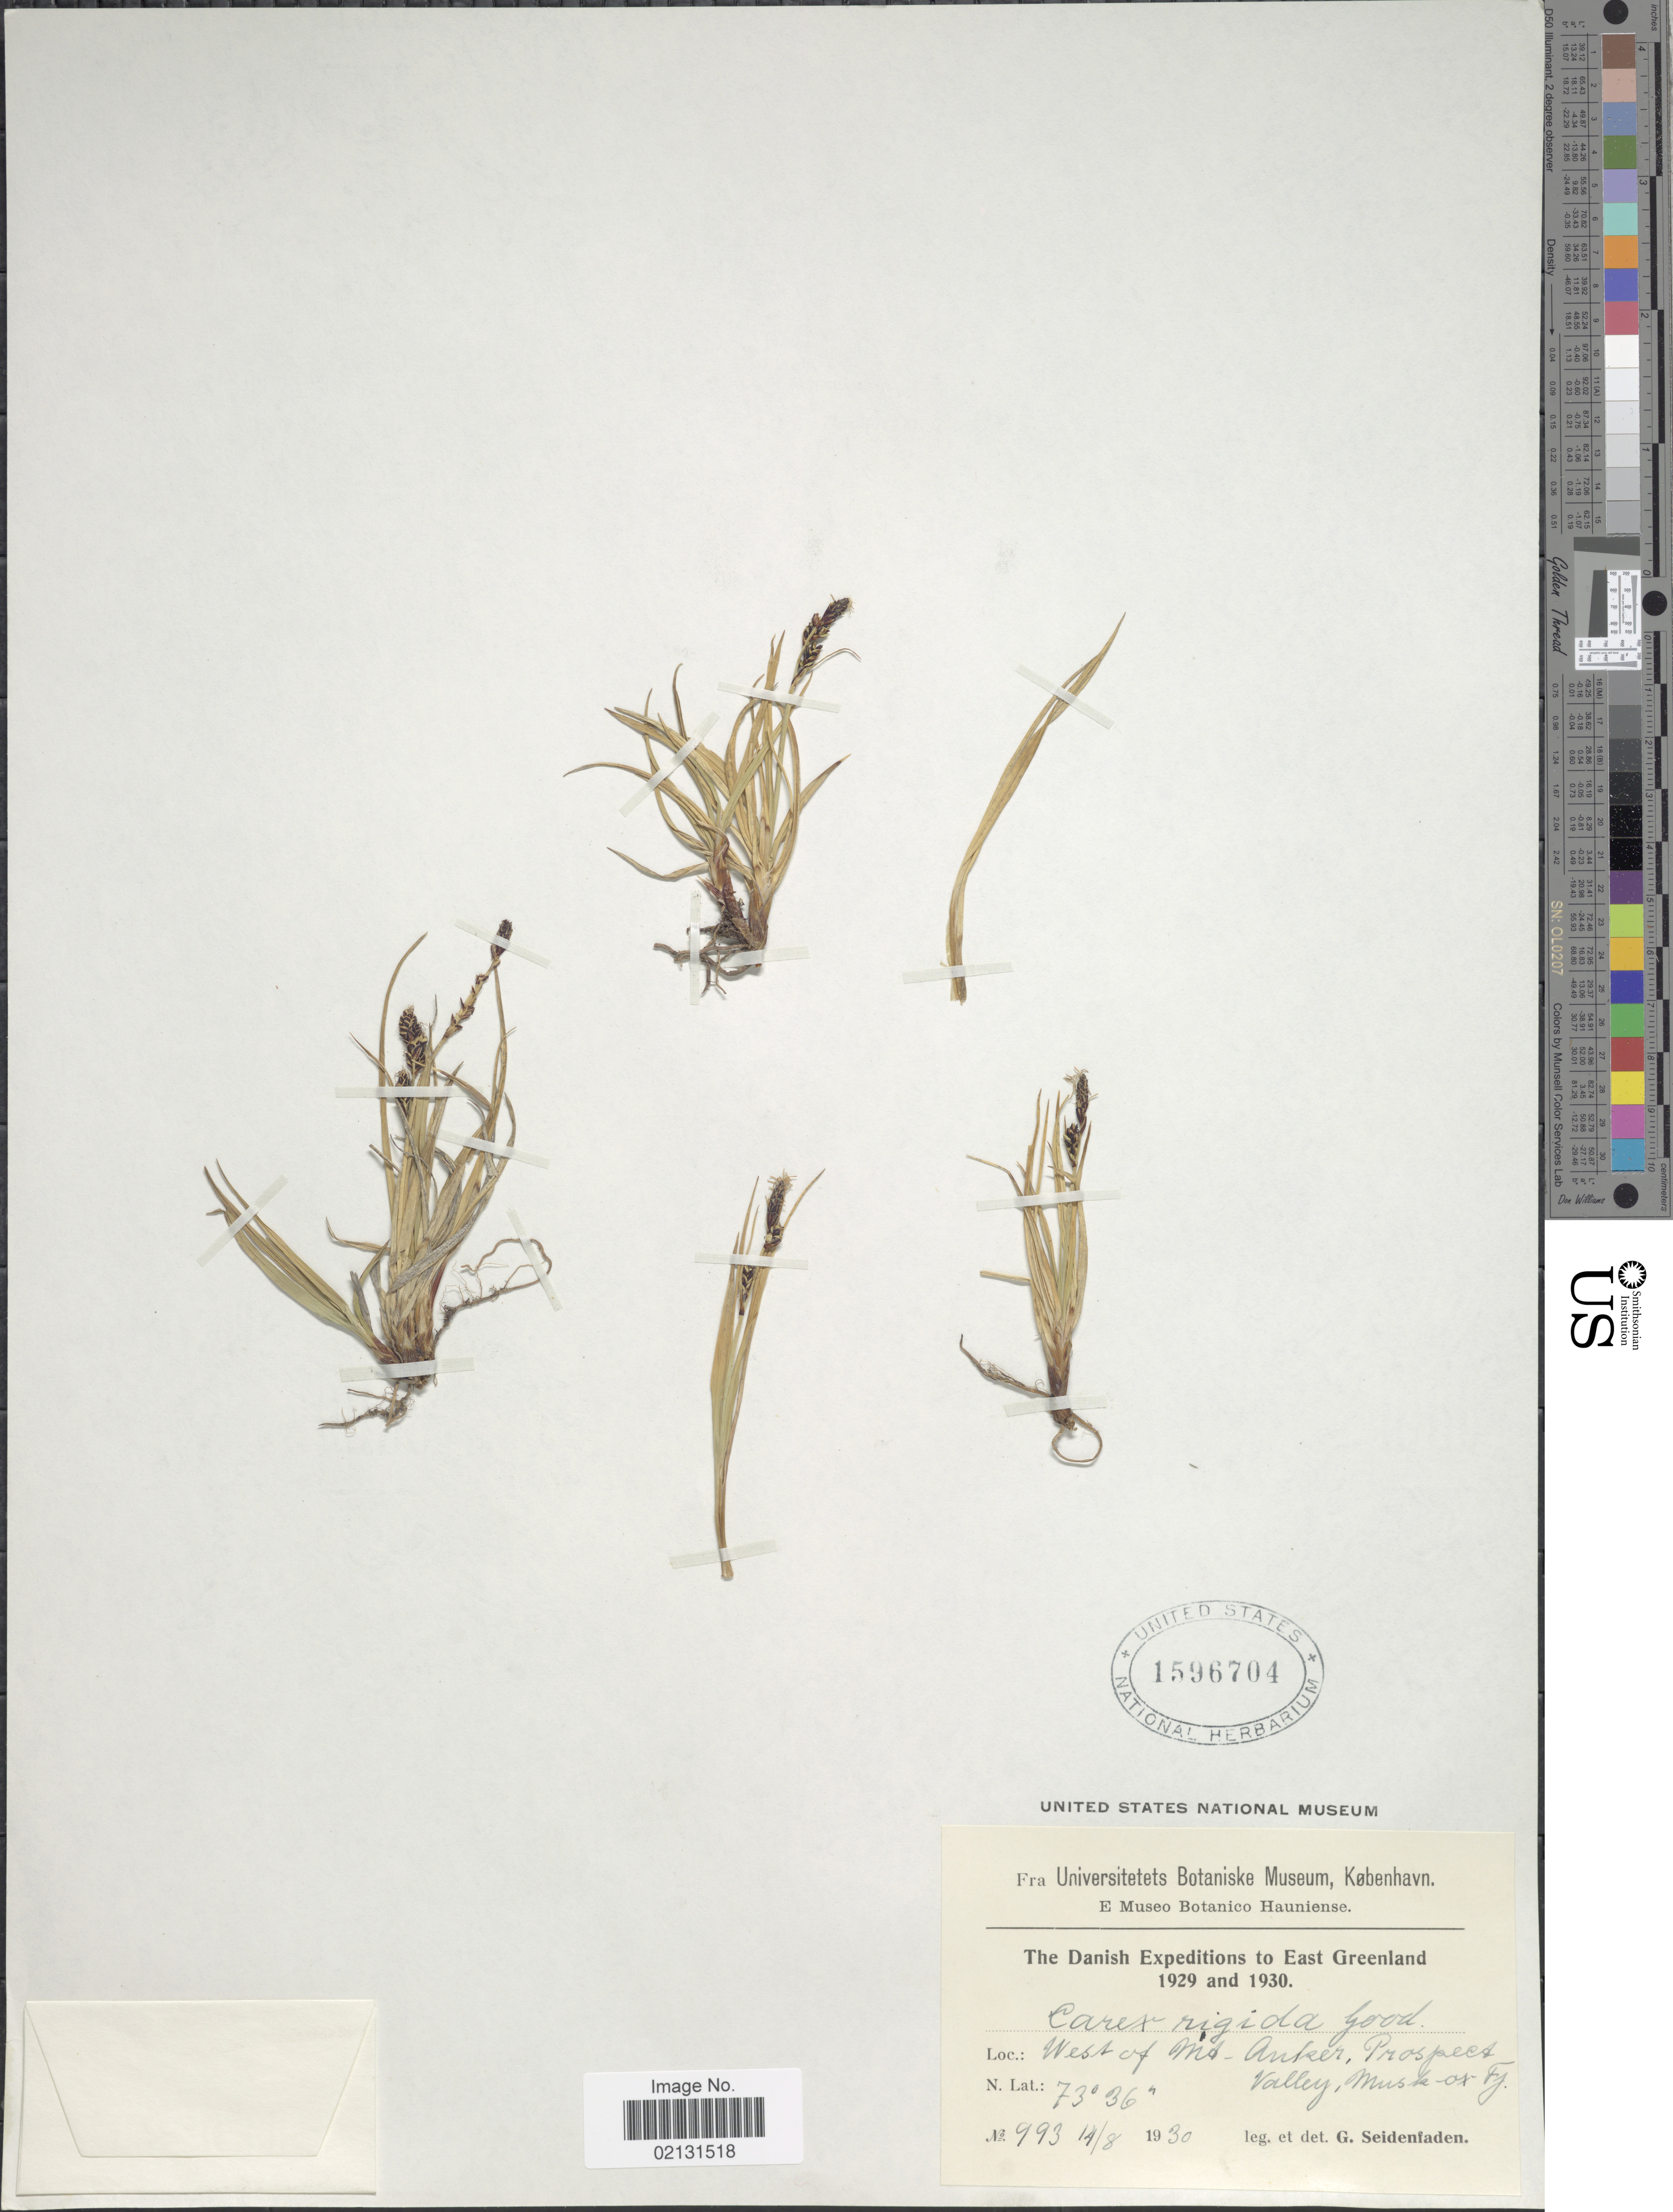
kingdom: Plantae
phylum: Tracheophyta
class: Liliopsida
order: Poales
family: Cyperaceae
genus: Carex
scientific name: Carex bigelowii subsp. bigelowii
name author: Torr. ex Schwein.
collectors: G. Seidenfaden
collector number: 993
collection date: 1930-08-14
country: Greenland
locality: East Greenland, west of Mt. Anker, Prospect Valley, Musk-ox Fj.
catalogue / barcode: US 1596704